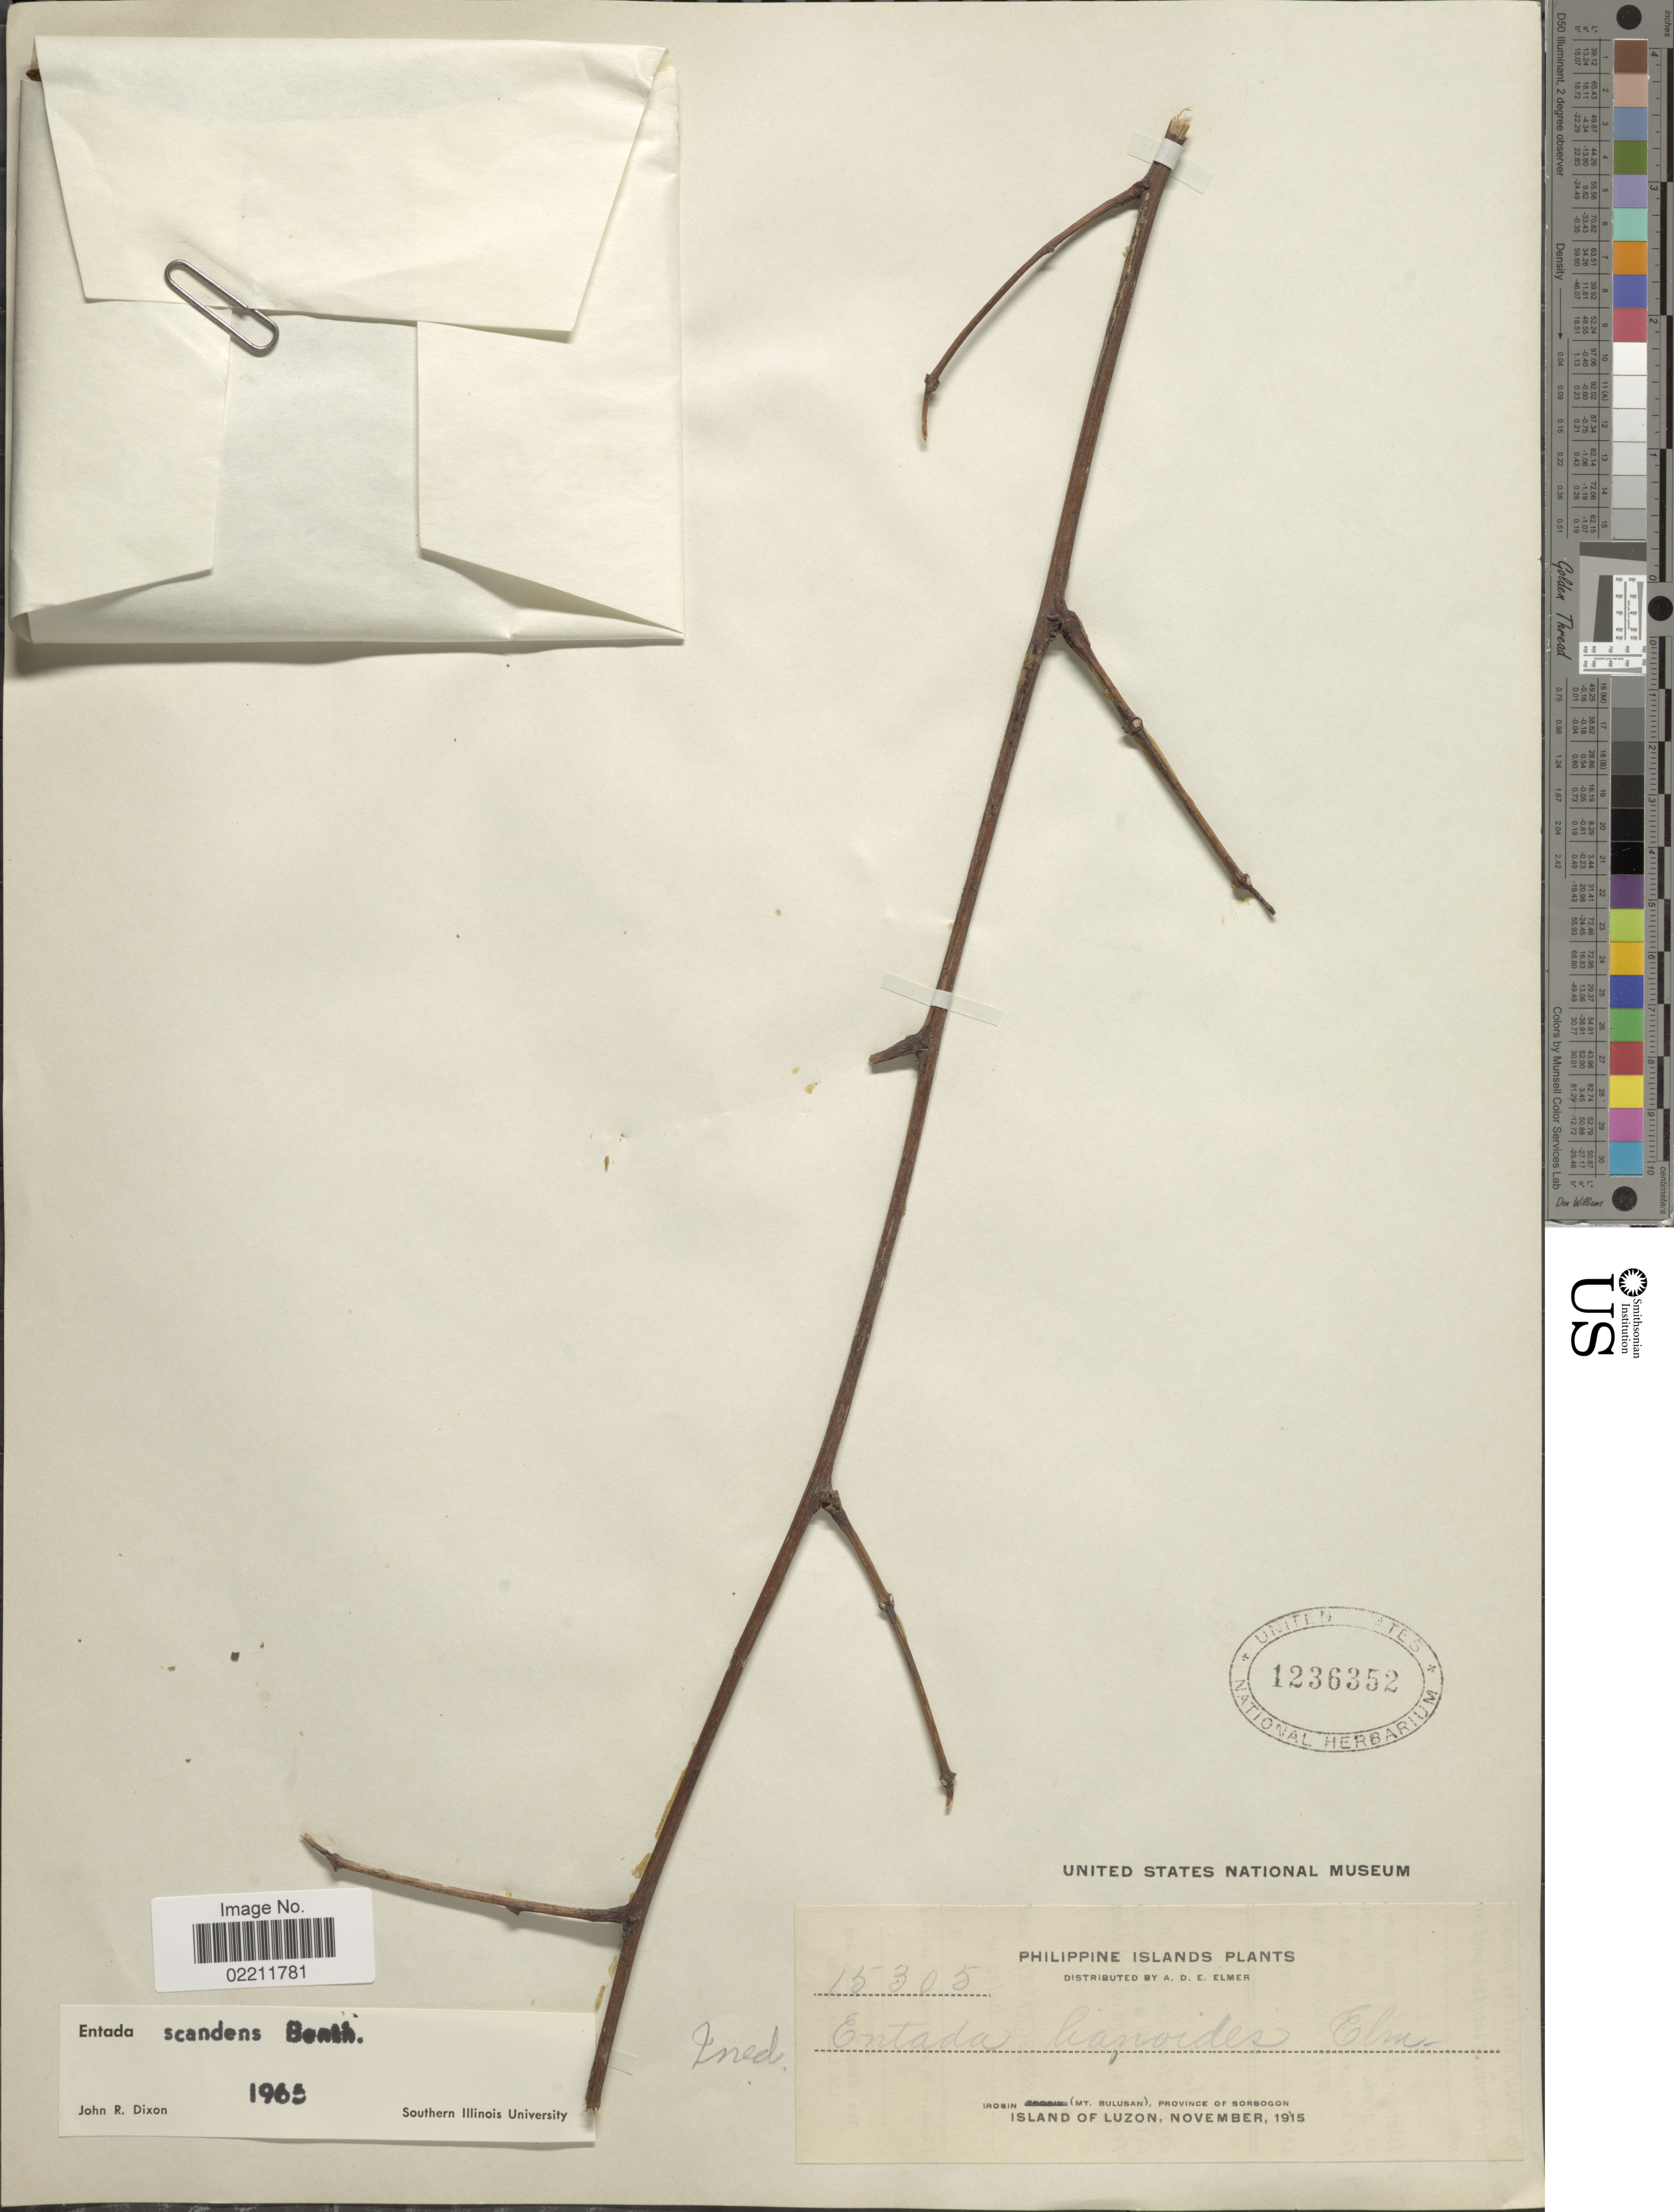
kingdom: Plantae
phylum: Tracheophyta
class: Magnoliopsida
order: Fabales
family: Fabaceae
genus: Entada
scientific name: Entada scandens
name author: Benth.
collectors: A. D. E. Elmer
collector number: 15305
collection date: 1915-11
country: Philippines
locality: Irosin (Mt. Bulusan), Province of Sorsogon, Island of Luzon.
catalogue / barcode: US 1236352